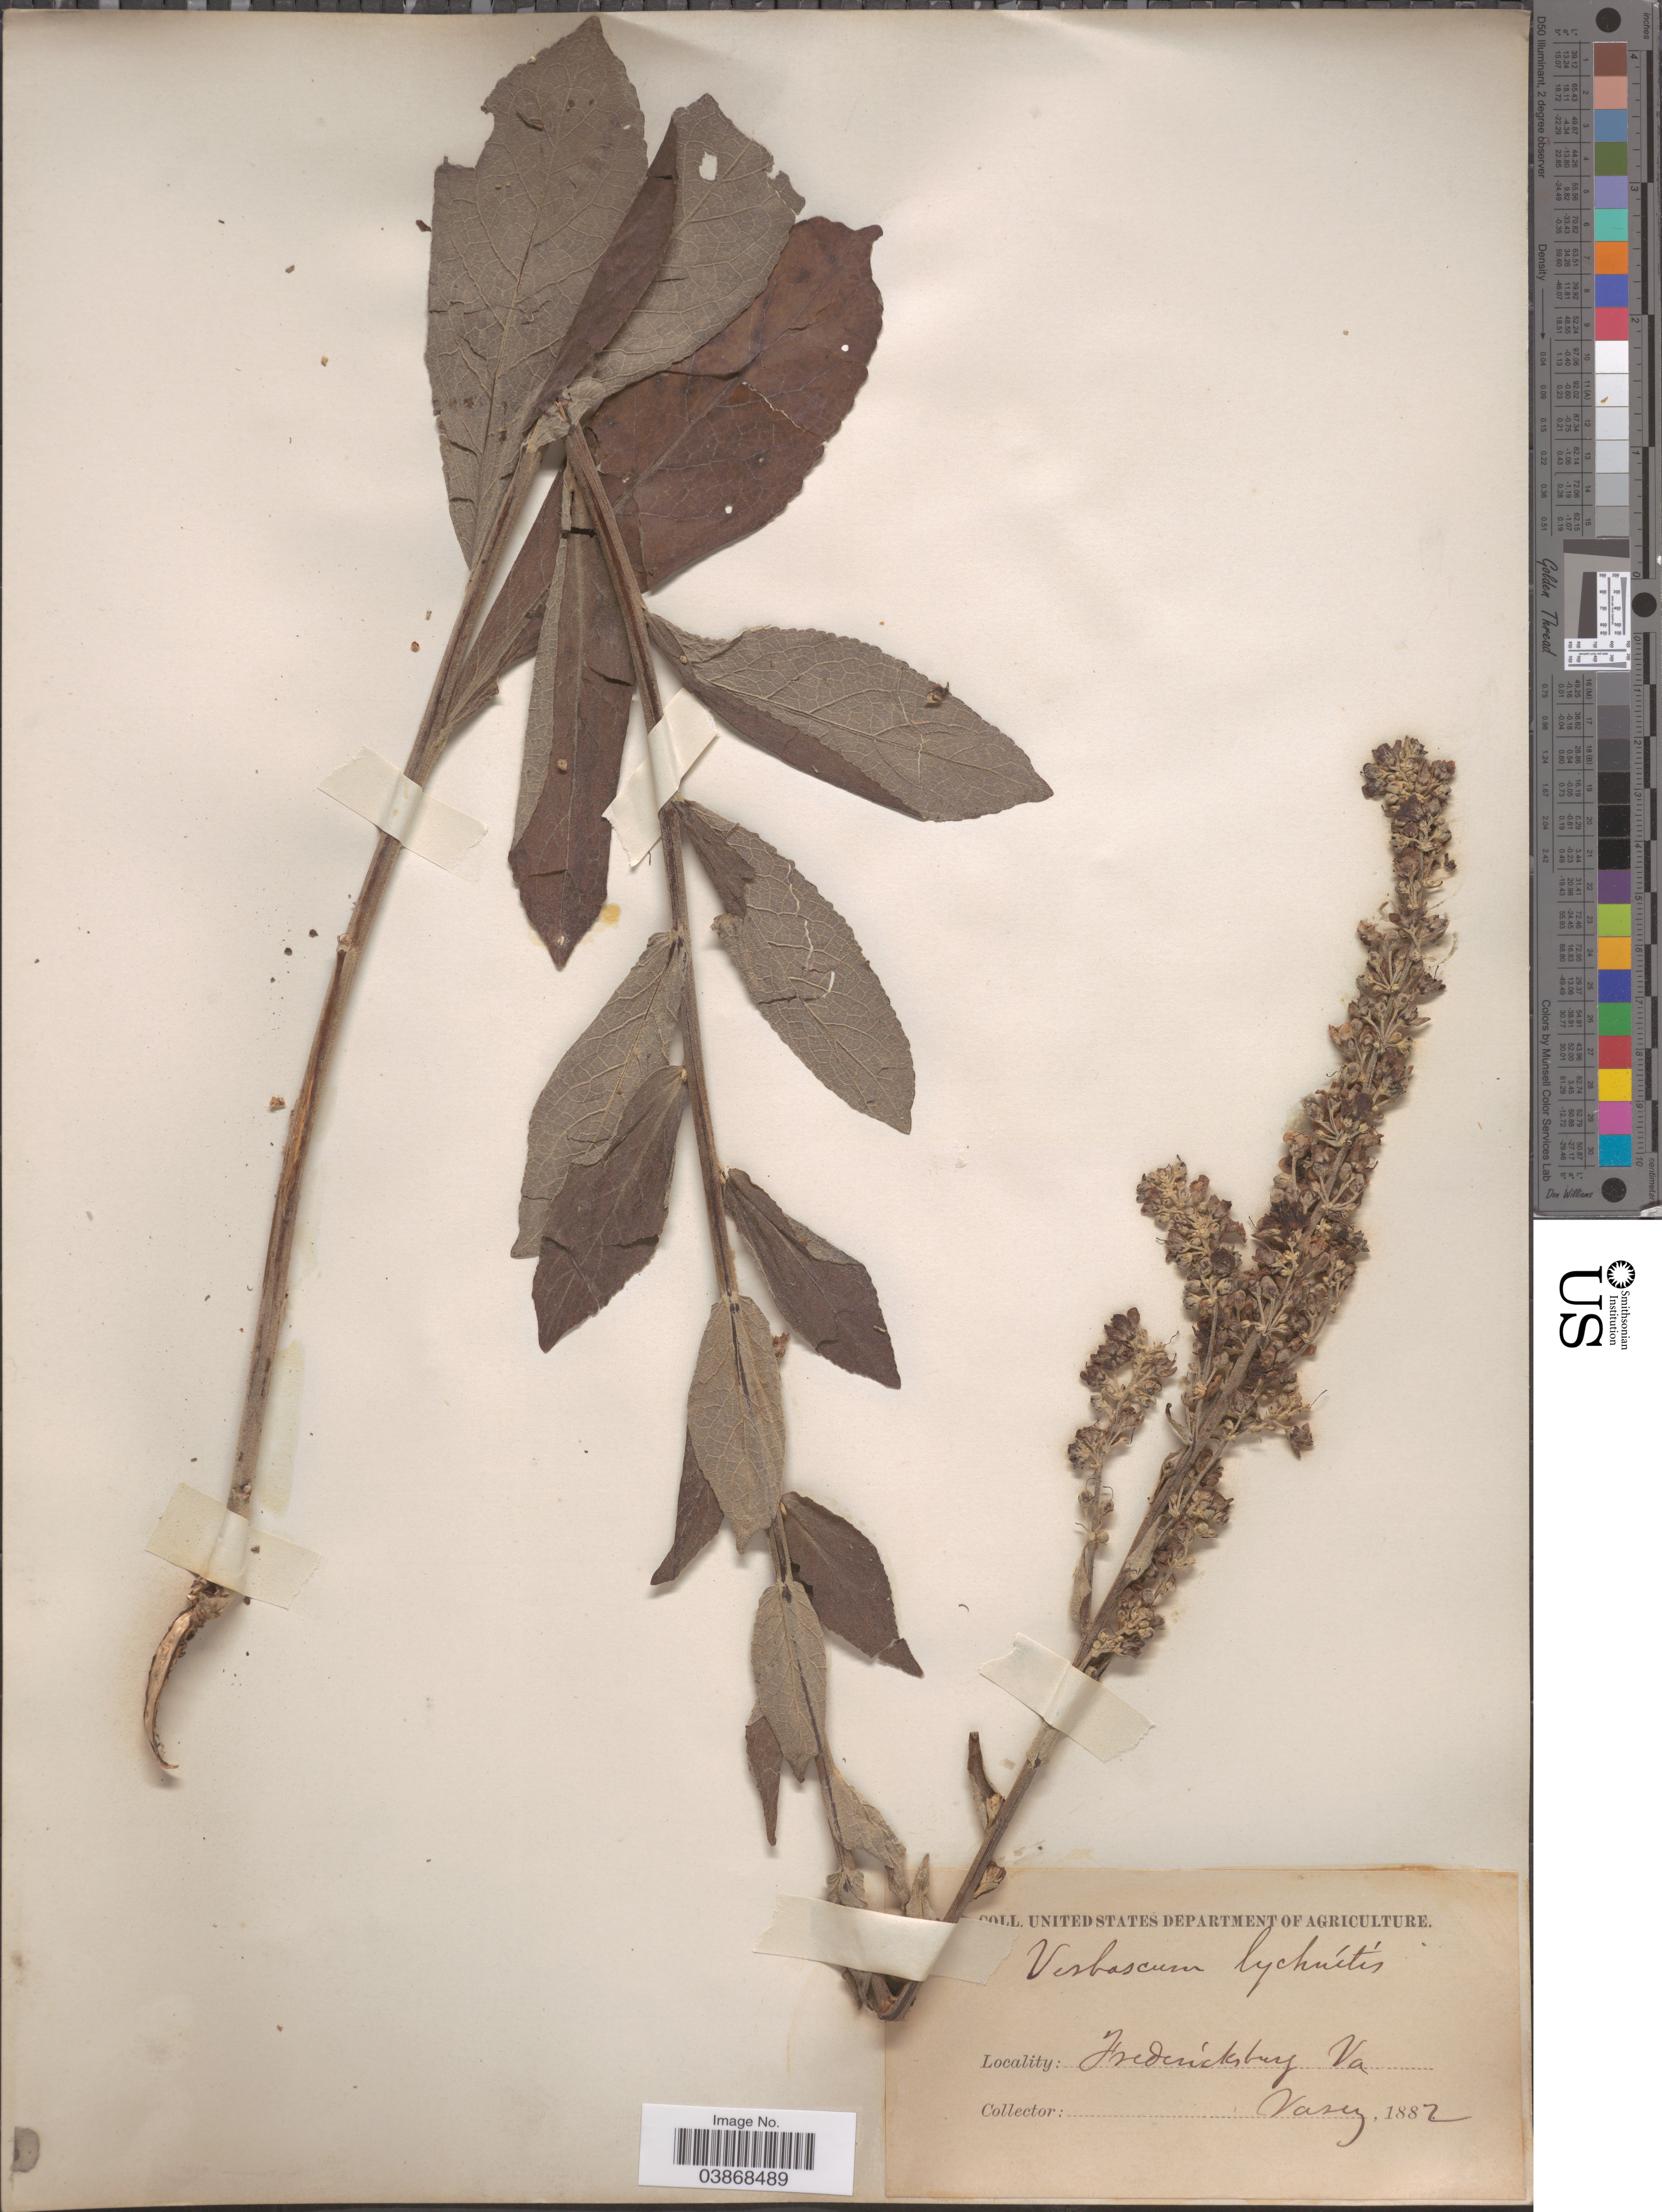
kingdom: Plantae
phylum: Tracheophyta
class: Magnoliopsida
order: Lamiales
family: Scrophulariaceae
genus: Verbascum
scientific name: Verbascum lychnitis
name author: L.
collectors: Vasey, --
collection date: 1882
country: United States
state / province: Virginia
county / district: City of Fredericksburg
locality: Fredericksburg.